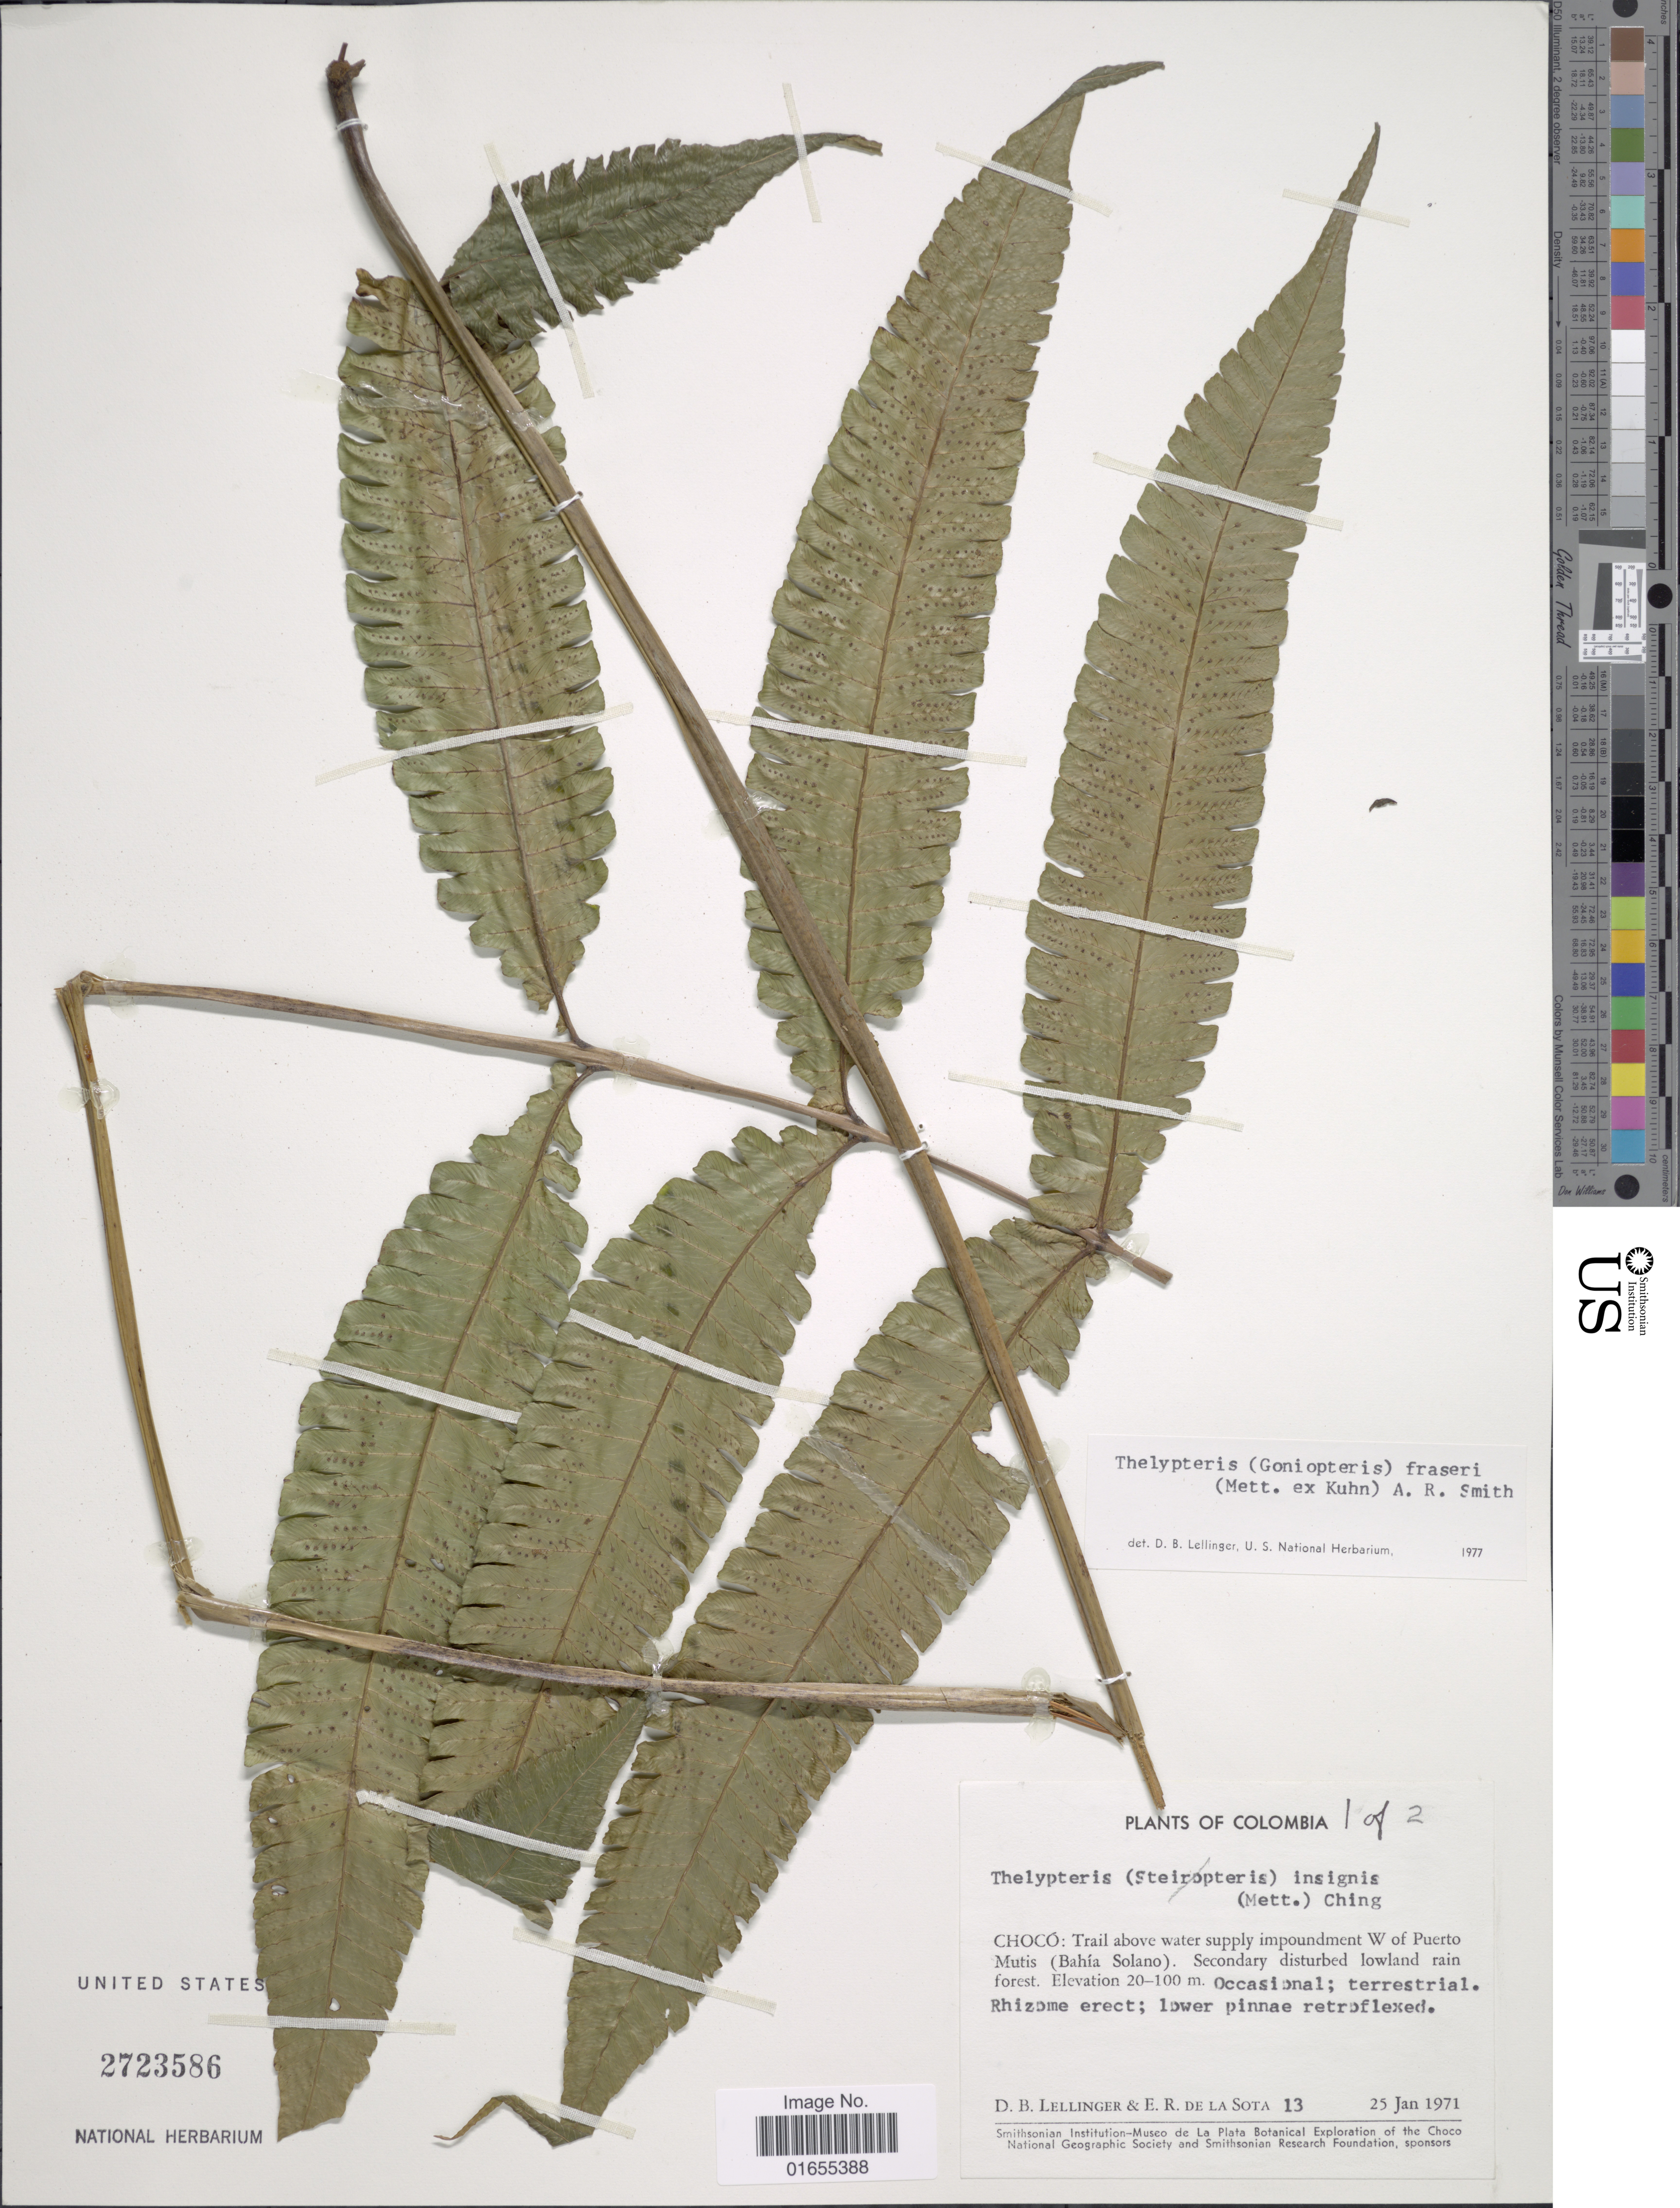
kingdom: Plantae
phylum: Tracheophyta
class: Polypodiopsida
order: Polypodiales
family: Thelypteridaceae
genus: Goniopteris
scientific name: Goniopteris fraseri (Mett.) comb. nov., ined 2015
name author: (Mett.)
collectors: D. B. Lellinger & E. R. de la Sota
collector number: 13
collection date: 1971-01-25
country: Colombia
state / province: Chocó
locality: Trail above water supply impoundment W of Puerto Mutis (Bahia Solano). Secondary disturbed lowland rain forest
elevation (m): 20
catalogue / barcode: US 2723586